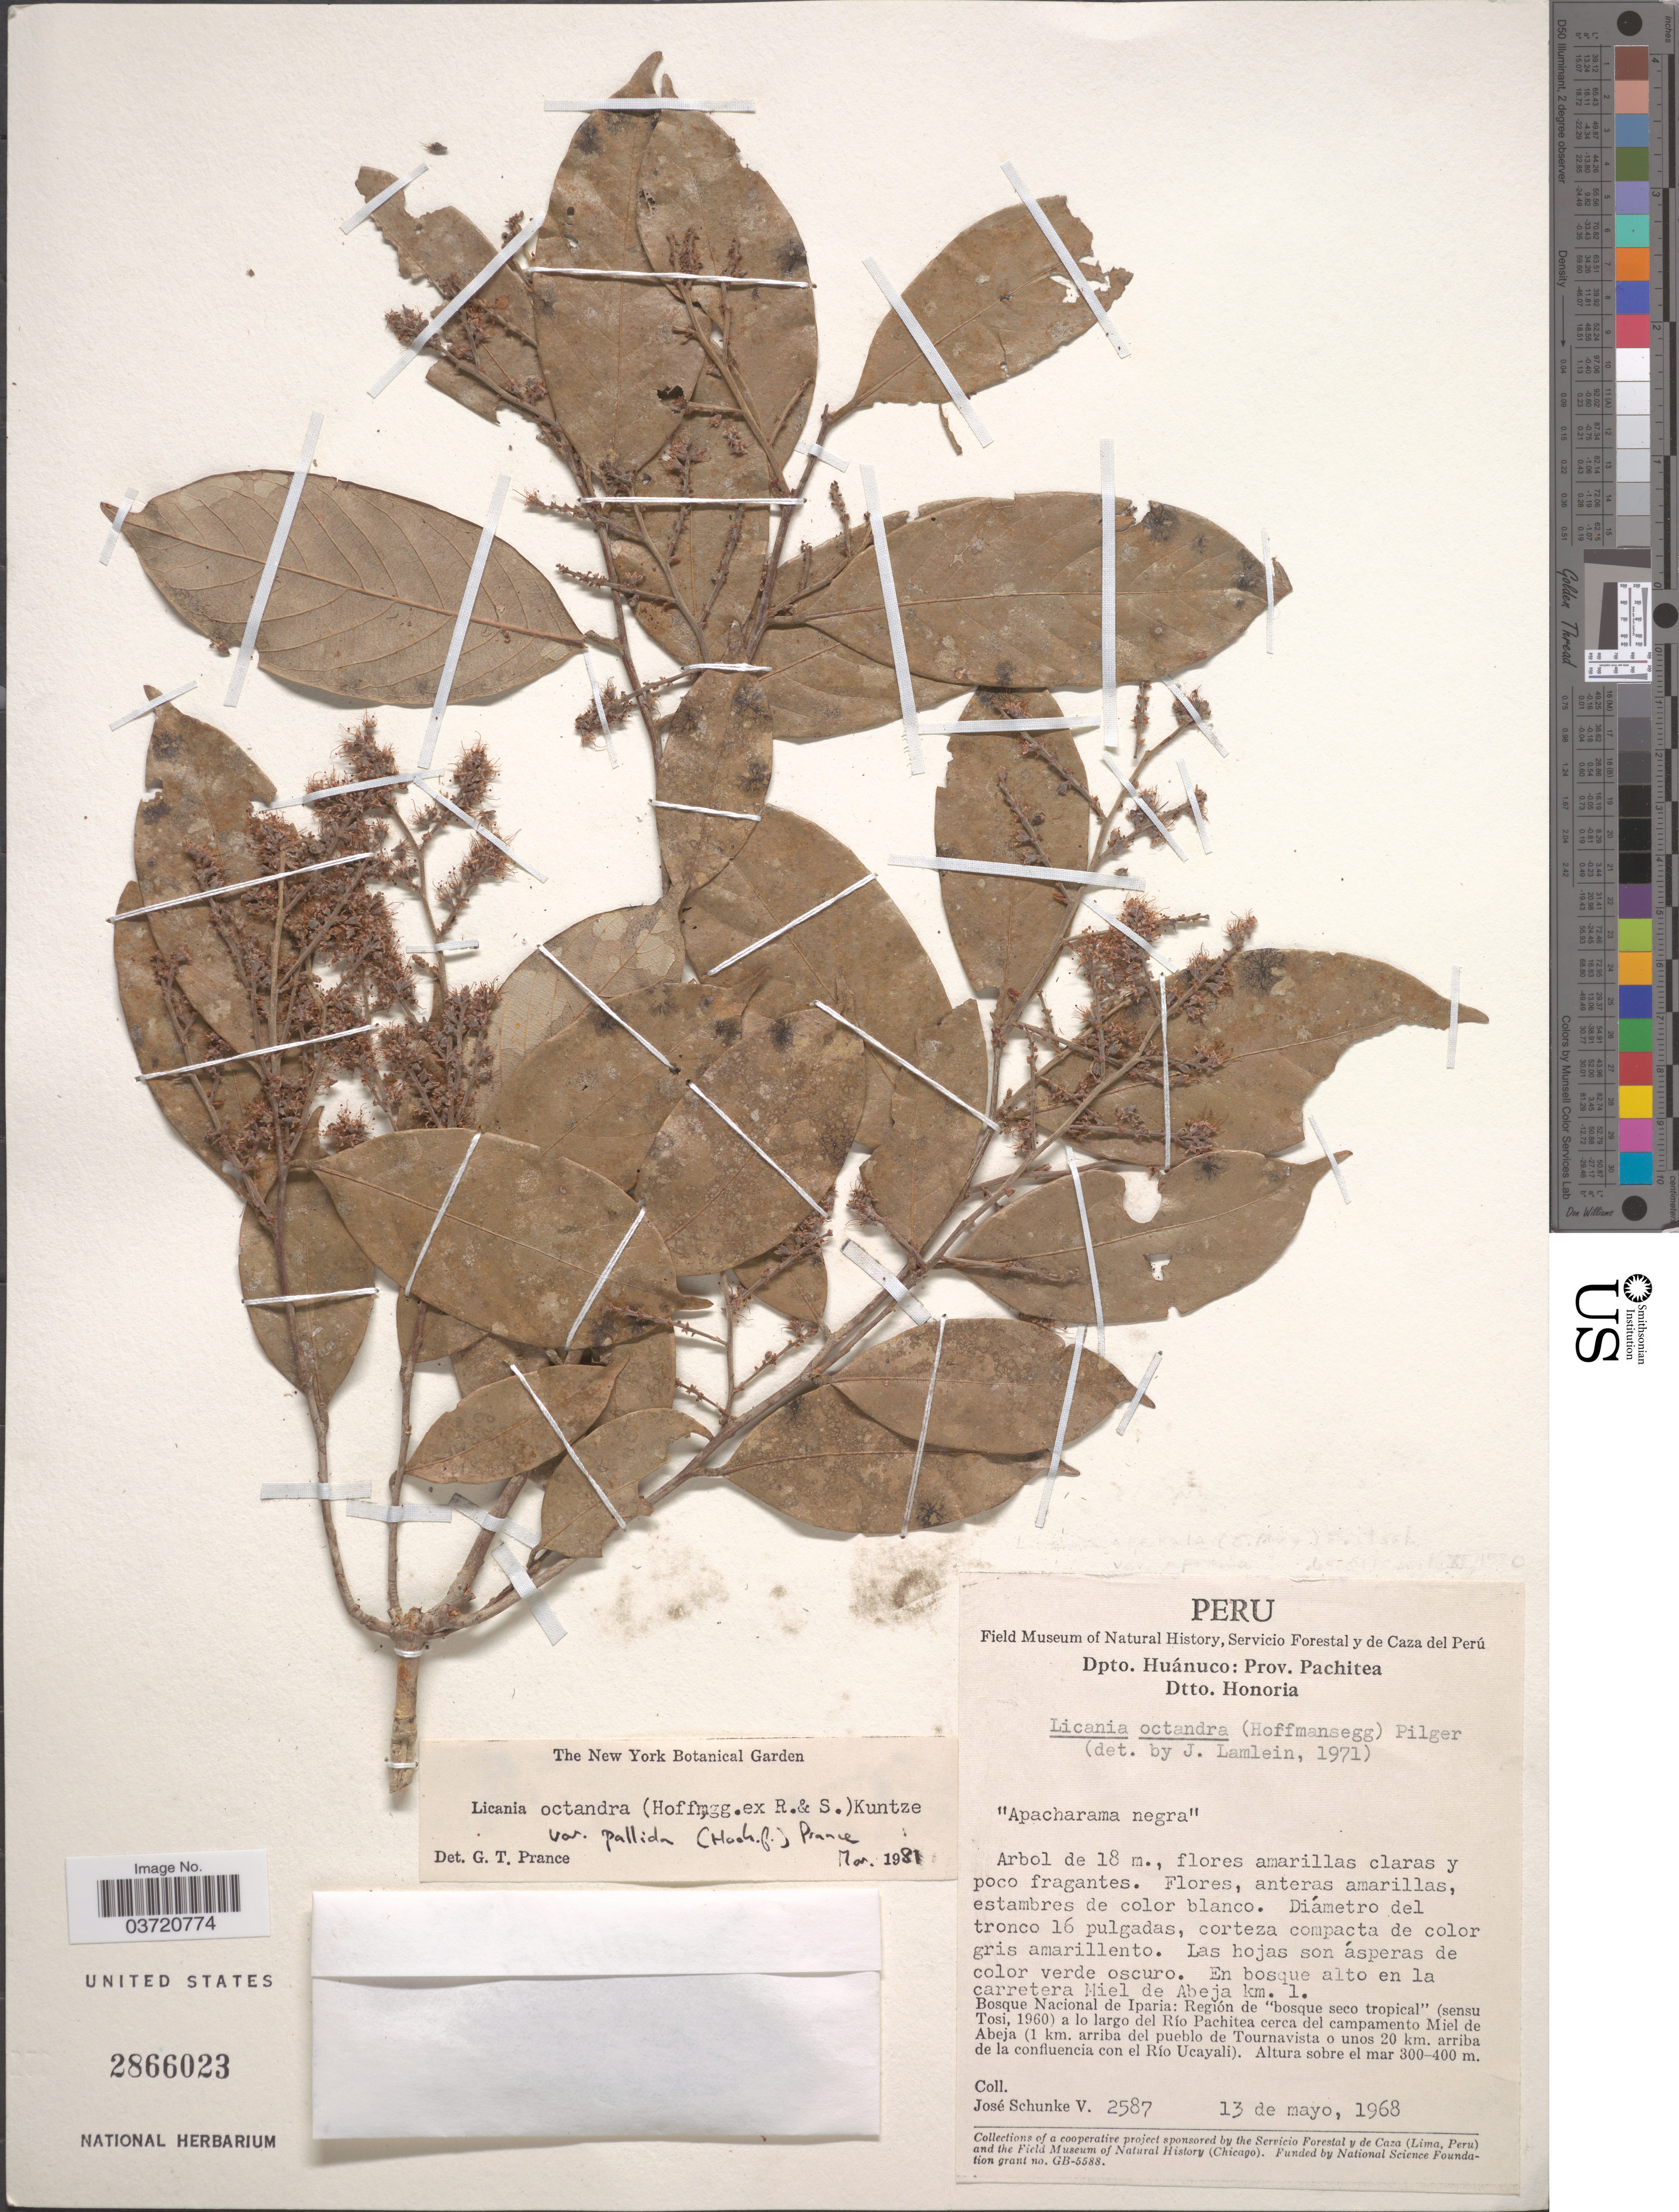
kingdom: Plantae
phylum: Tracheophyta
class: Magnoliopsida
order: Malpighiales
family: Chrysobalanaceae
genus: Leptobalanus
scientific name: Leptobalanus octandrus subsp. pallidus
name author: (Hook. f.) Sothers & Prance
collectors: J. Schunke Vigo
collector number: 2587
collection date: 1968-05-13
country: Peru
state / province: Huánuco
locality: Dpto. Huánuco: Prov. Pachitea. Dtto. Honoria. En bosque alto en la carretera Miel de Abeja km. 1. Bosque Nacional de Iparia: Región de "bosque seco tropical"(sensu Tosi, 1960) a lo largo del Río Pachitea cerca del campamento Miel de Abeja (1 km. arriba del pueblo de Tournavista o unos 20 km. arriba de la confluencia con el Río Ucuyali).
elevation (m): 300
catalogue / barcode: US 2866023